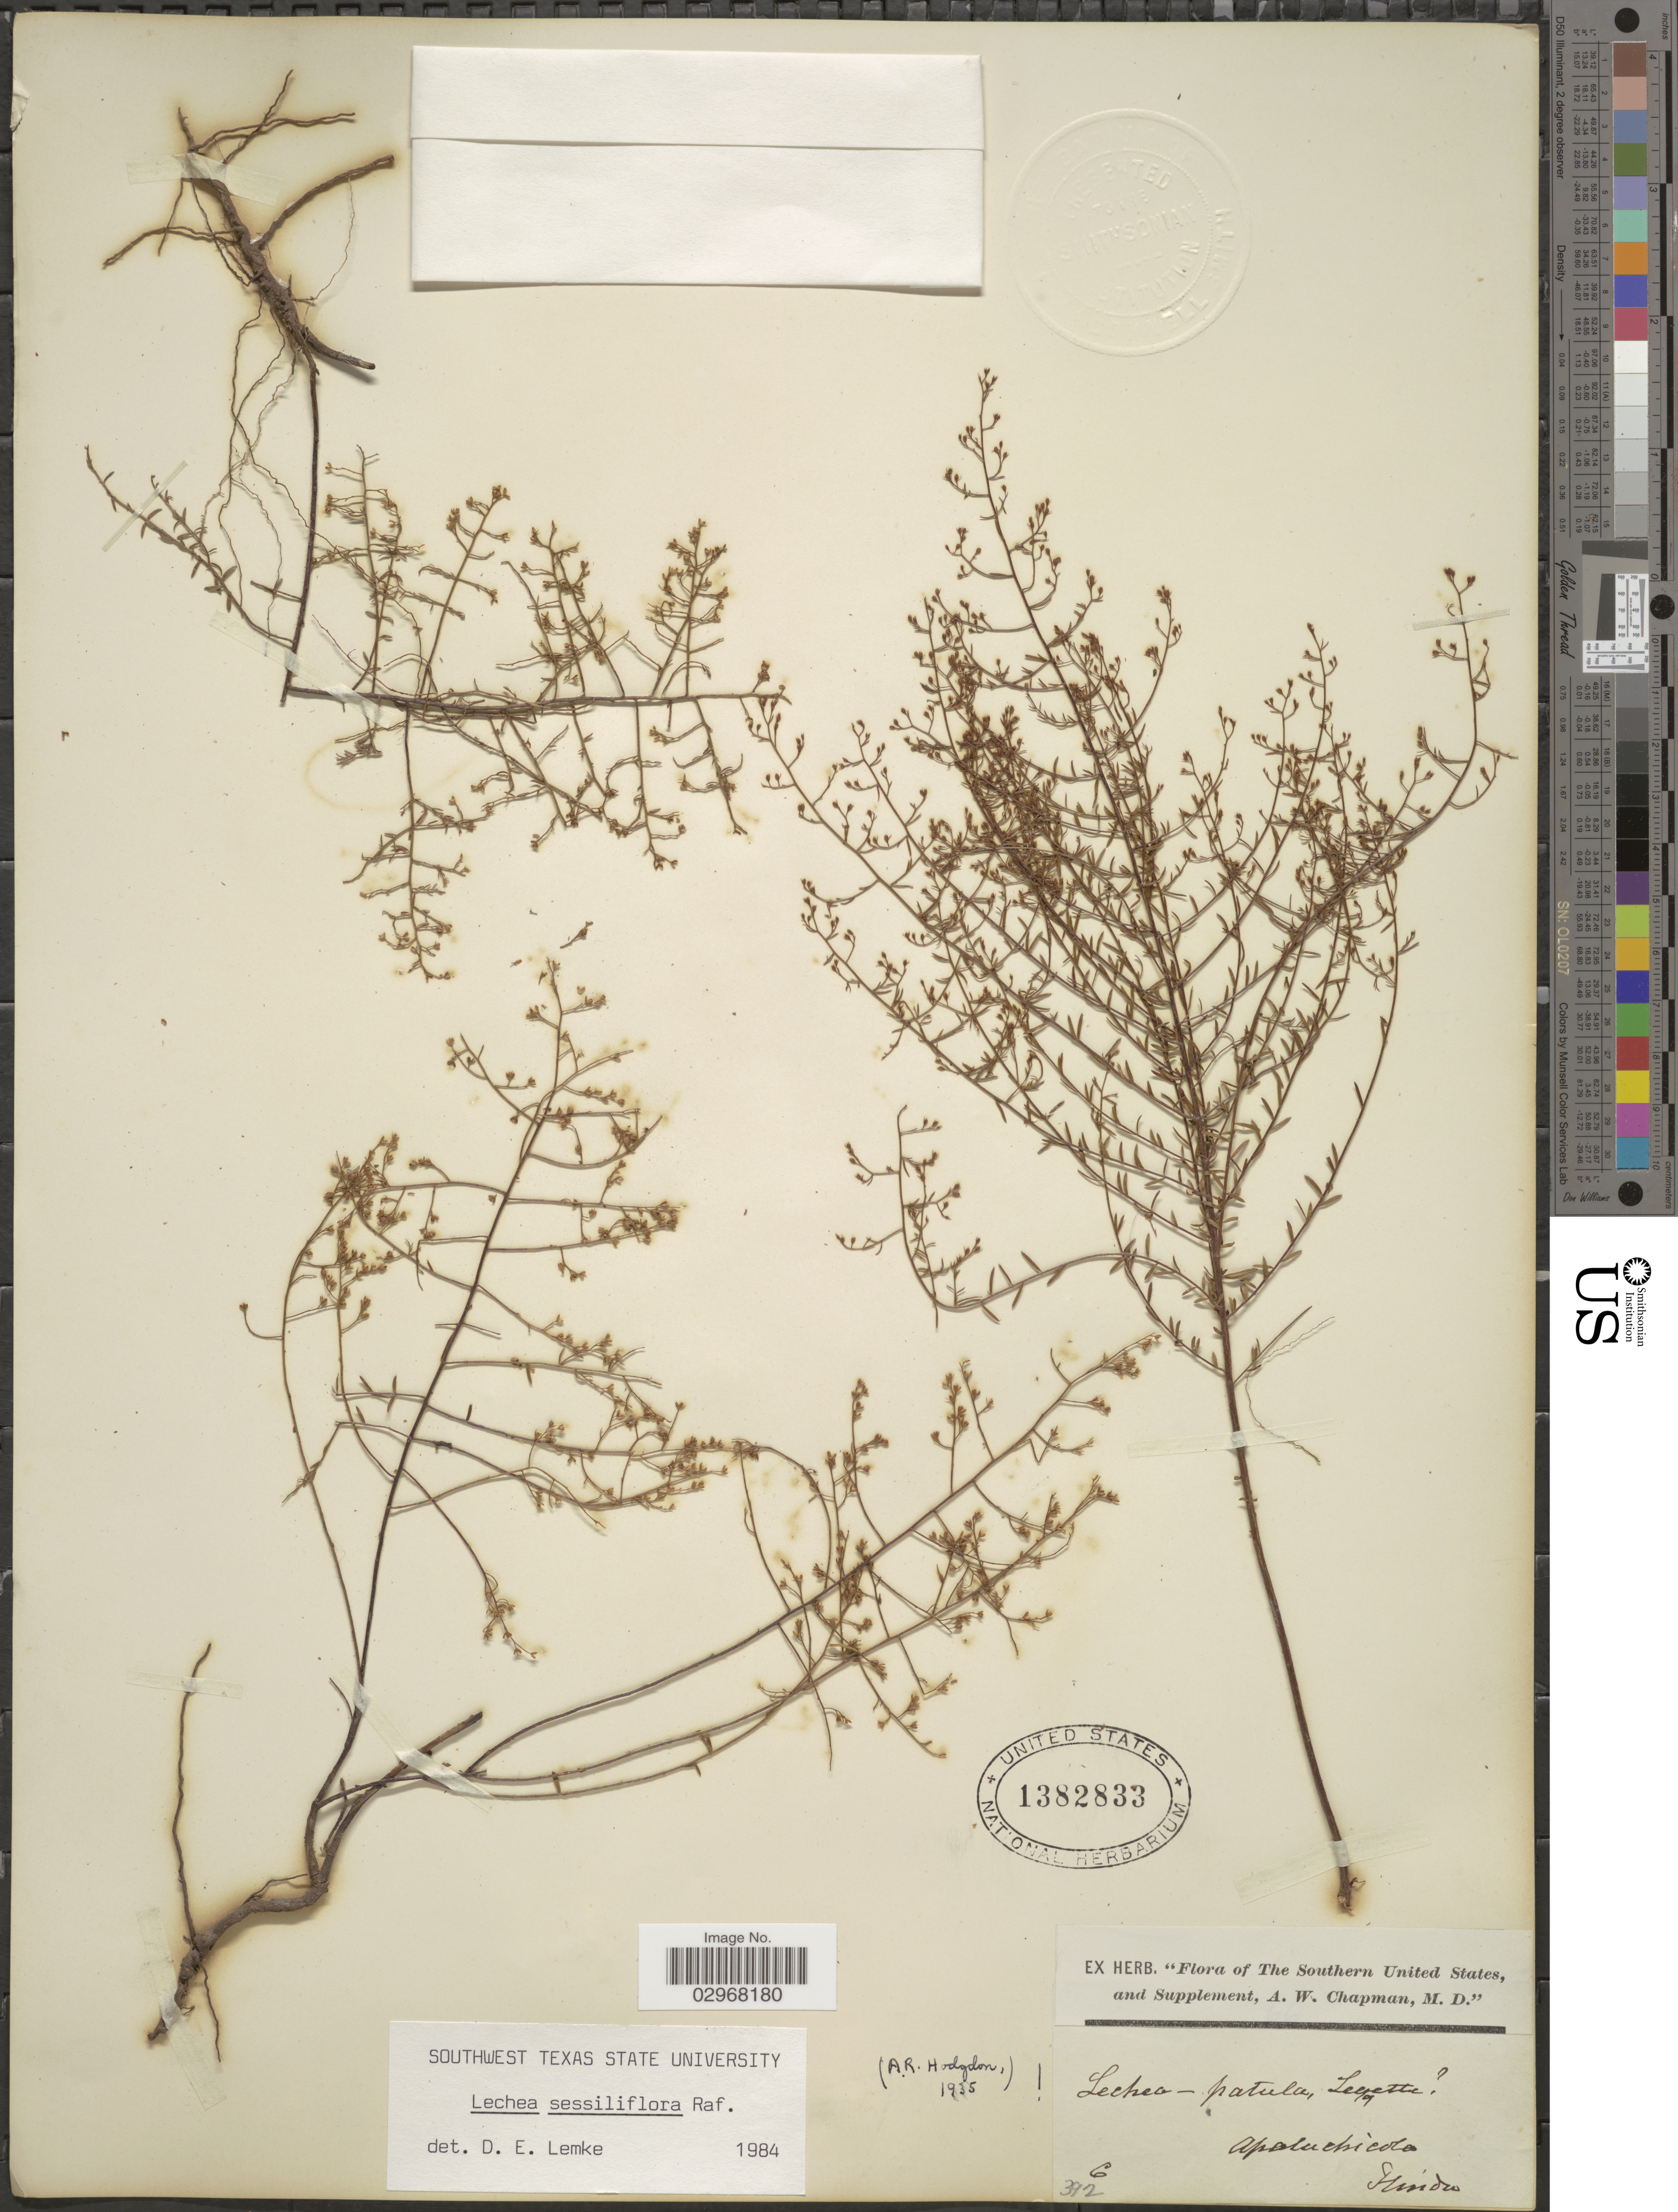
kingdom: Plantae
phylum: Tracheophyta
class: Magnoliopsida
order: Malvales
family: Cistaceae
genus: Lechea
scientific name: Lechea sessiliflora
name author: Raf.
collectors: A. W. Chapman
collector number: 6?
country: United States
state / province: Florida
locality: Southern United States, and Supplement. Apalachicola.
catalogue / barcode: US 1382833